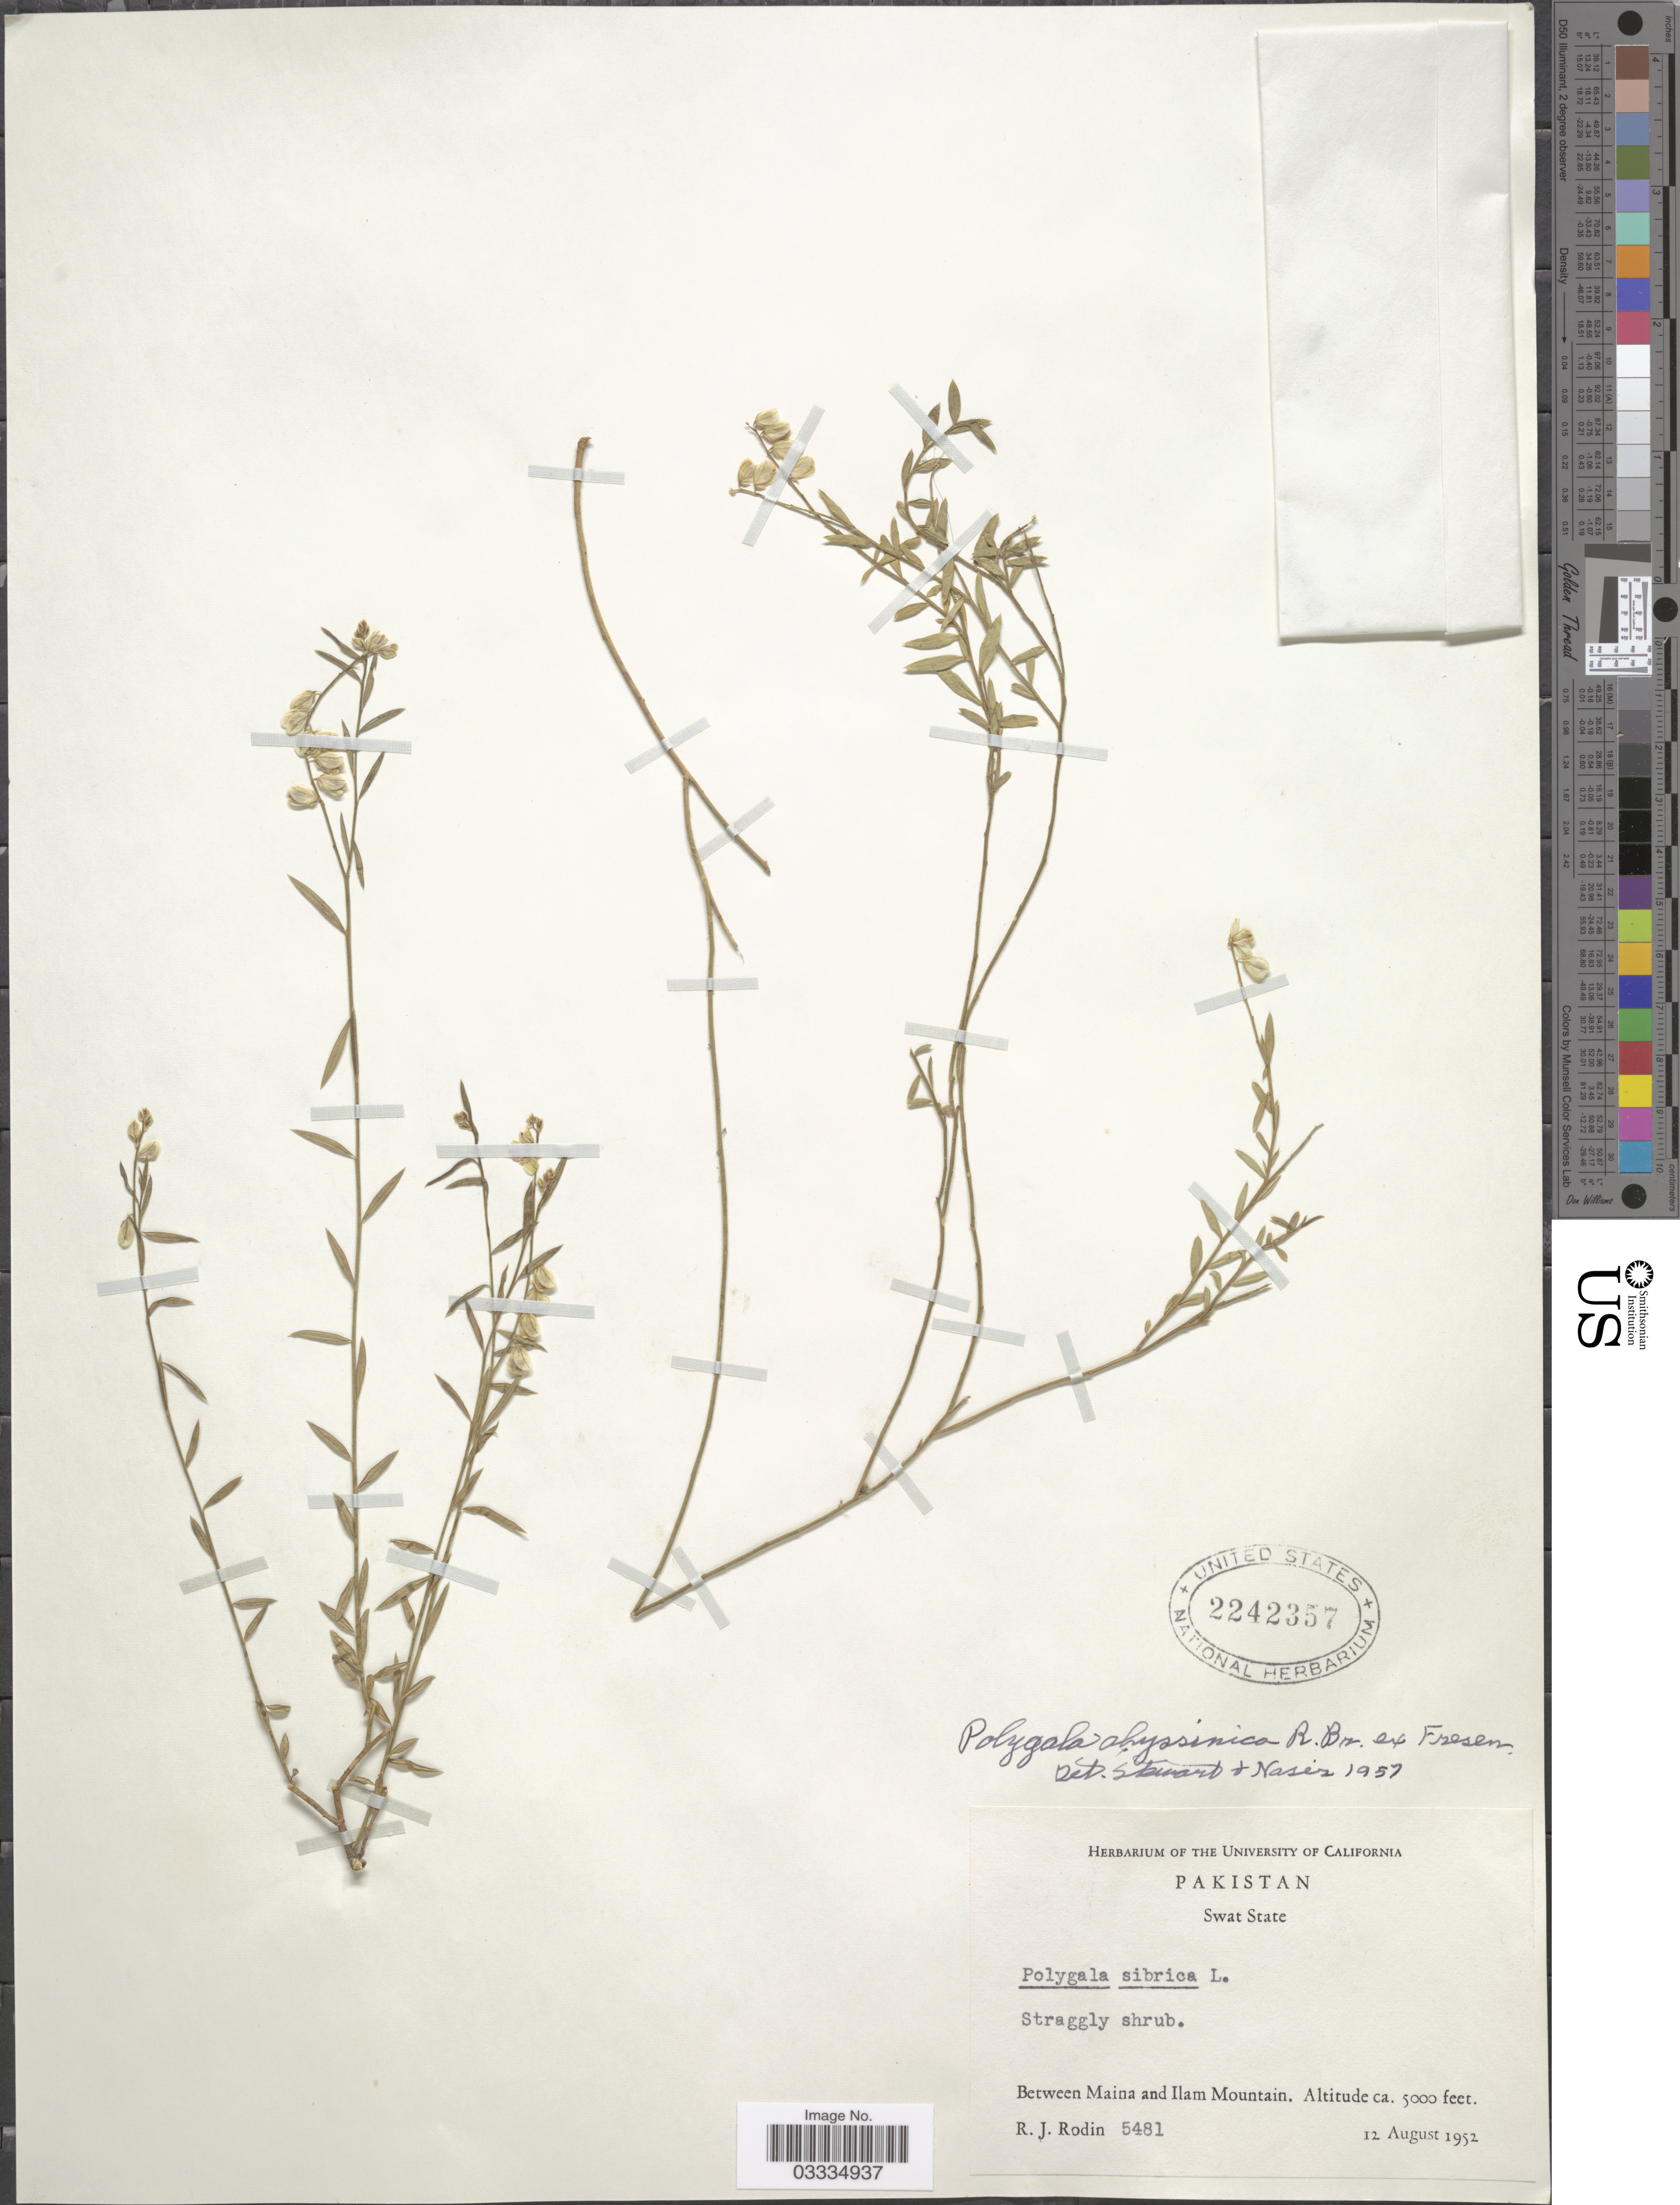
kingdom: Plantae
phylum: Tracheophyta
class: Magnoliopsida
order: Fabales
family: Polygalaceae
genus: Polygala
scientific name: Polygala abyssinica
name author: R. Br. ex Fresen.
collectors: R. J. Rodin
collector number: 5481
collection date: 1952-08-12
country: Pakistan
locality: Swat State. Between Maina and Ilam Mountain.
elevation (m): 1524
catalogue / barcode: US 2242357